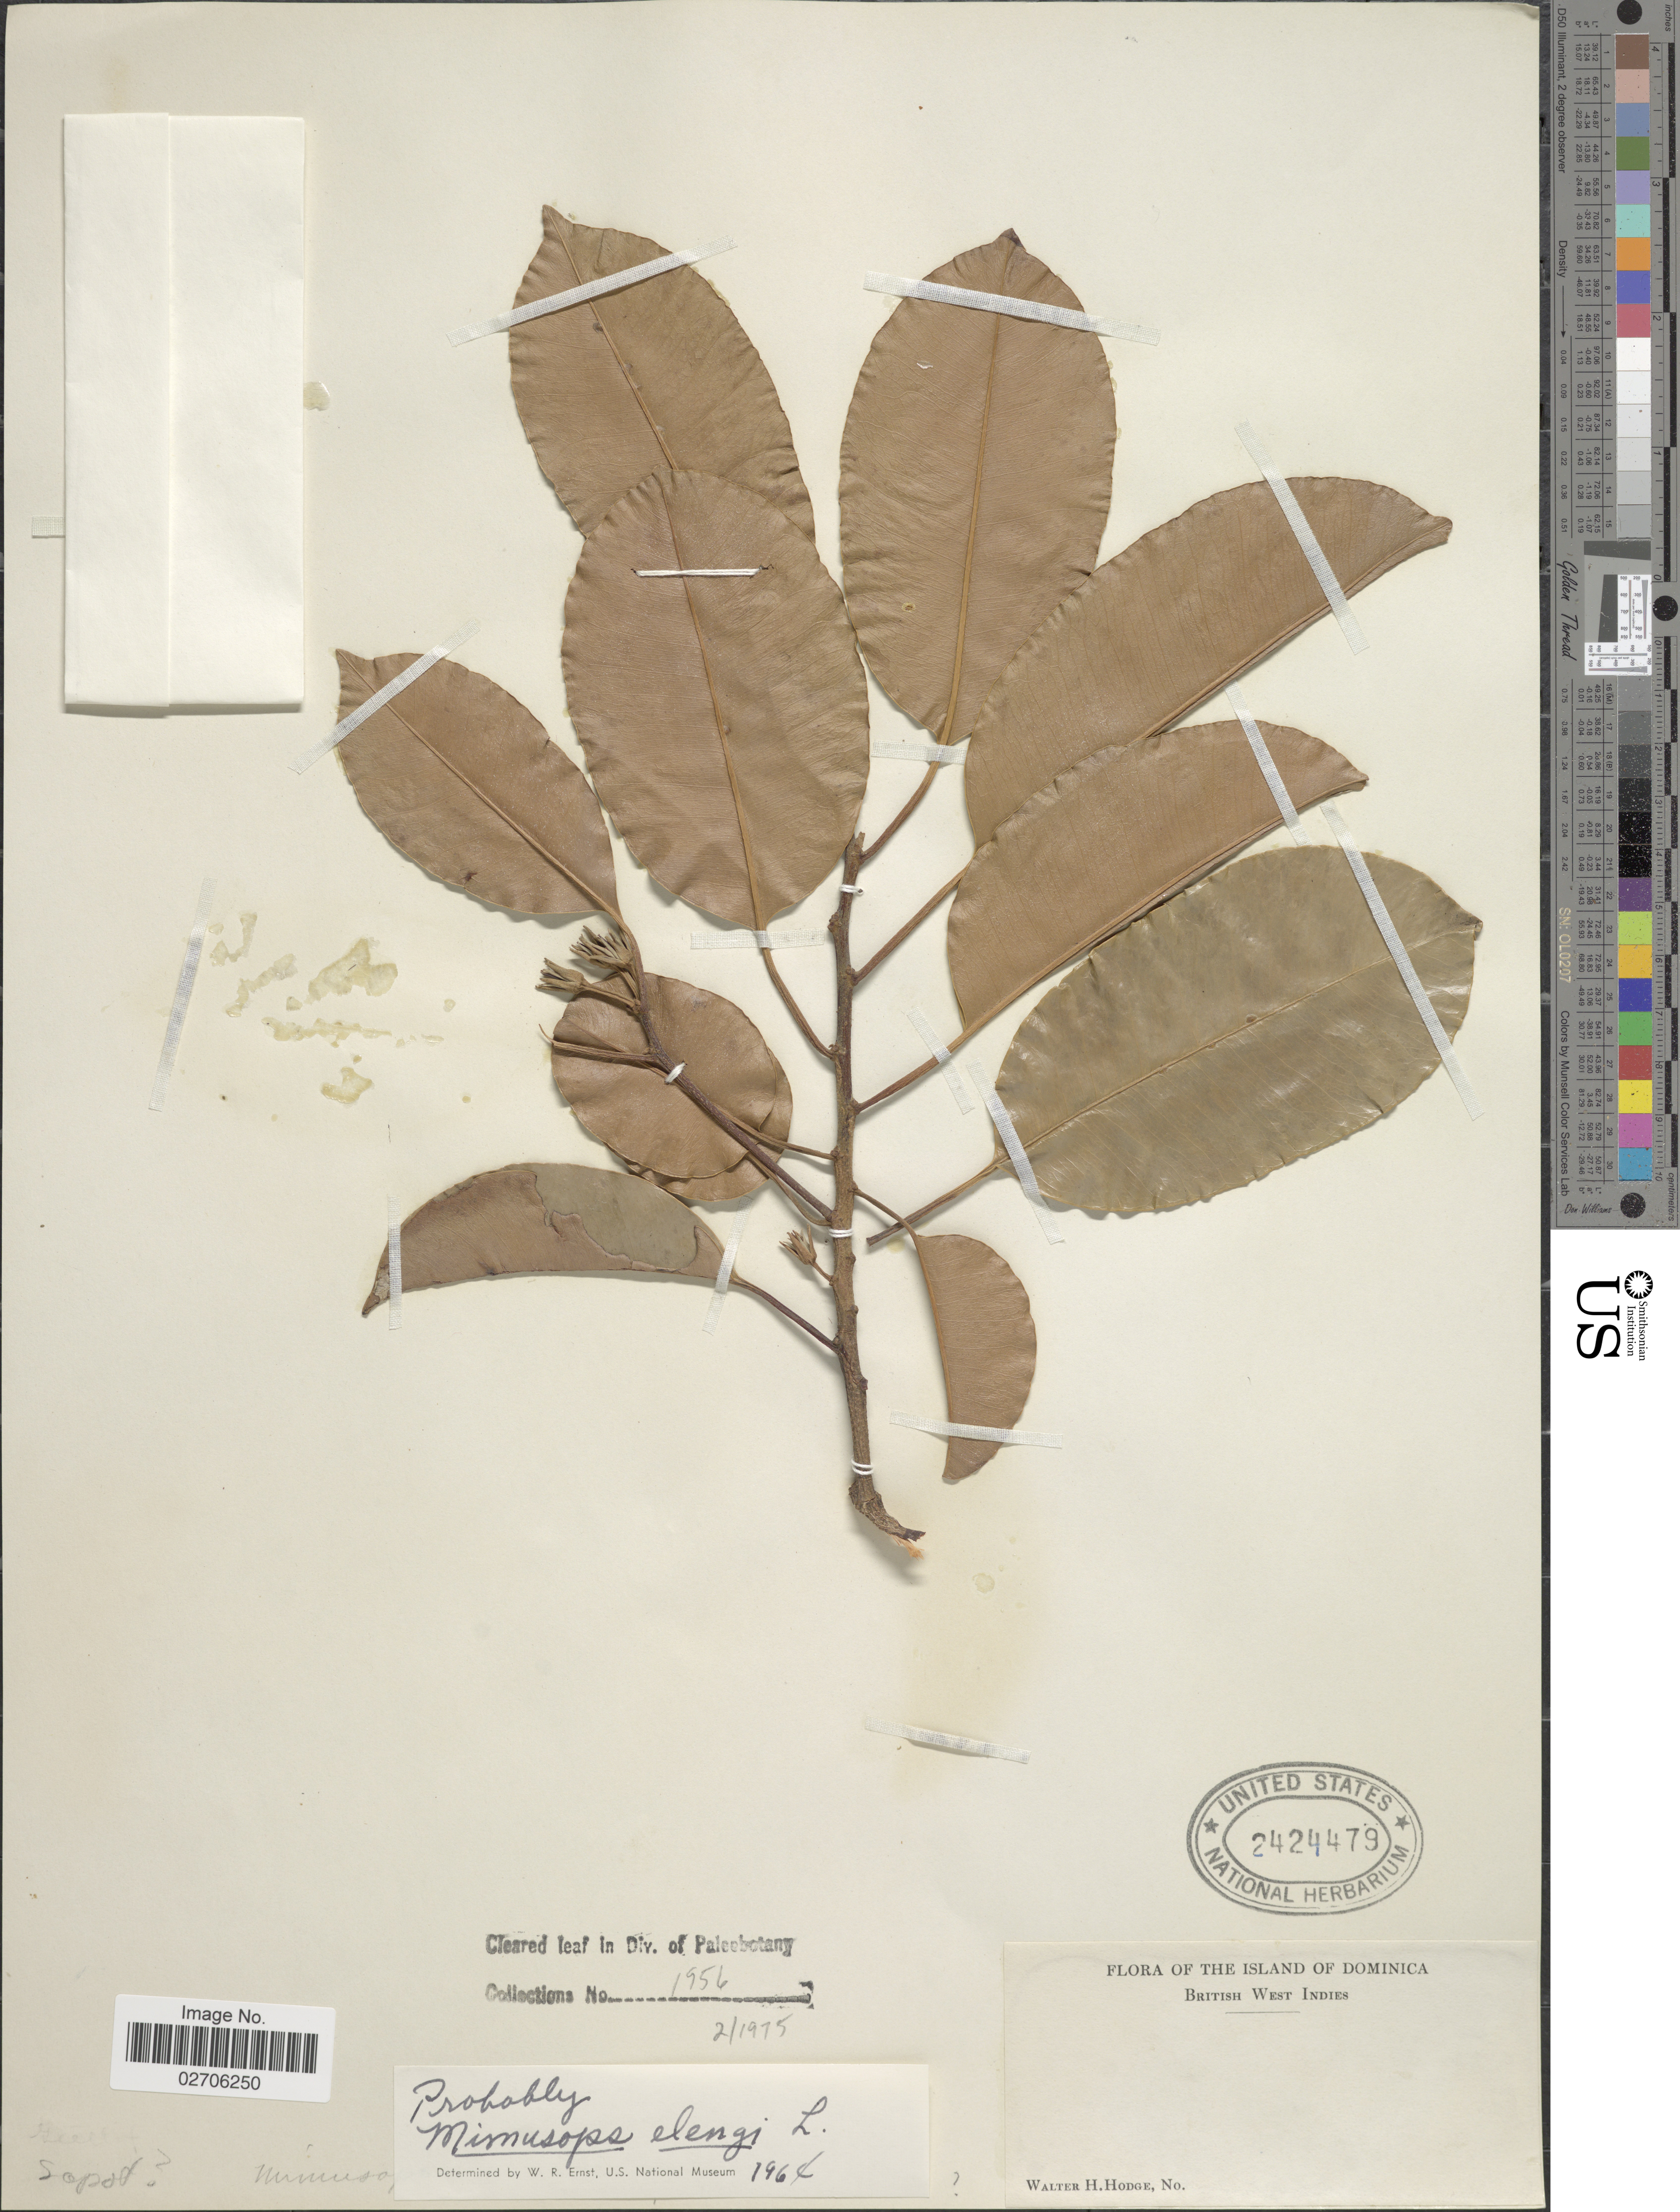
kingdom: Plantae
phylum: Tracheophyta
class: Magnoliopsida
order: Ericales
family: Sapotaceae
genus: Mimusops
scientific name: Mimusops djave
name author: Engl.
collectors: W. Hodge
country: Dominica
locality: Island of Dominica. British West Indies.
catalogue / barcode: US 2424479